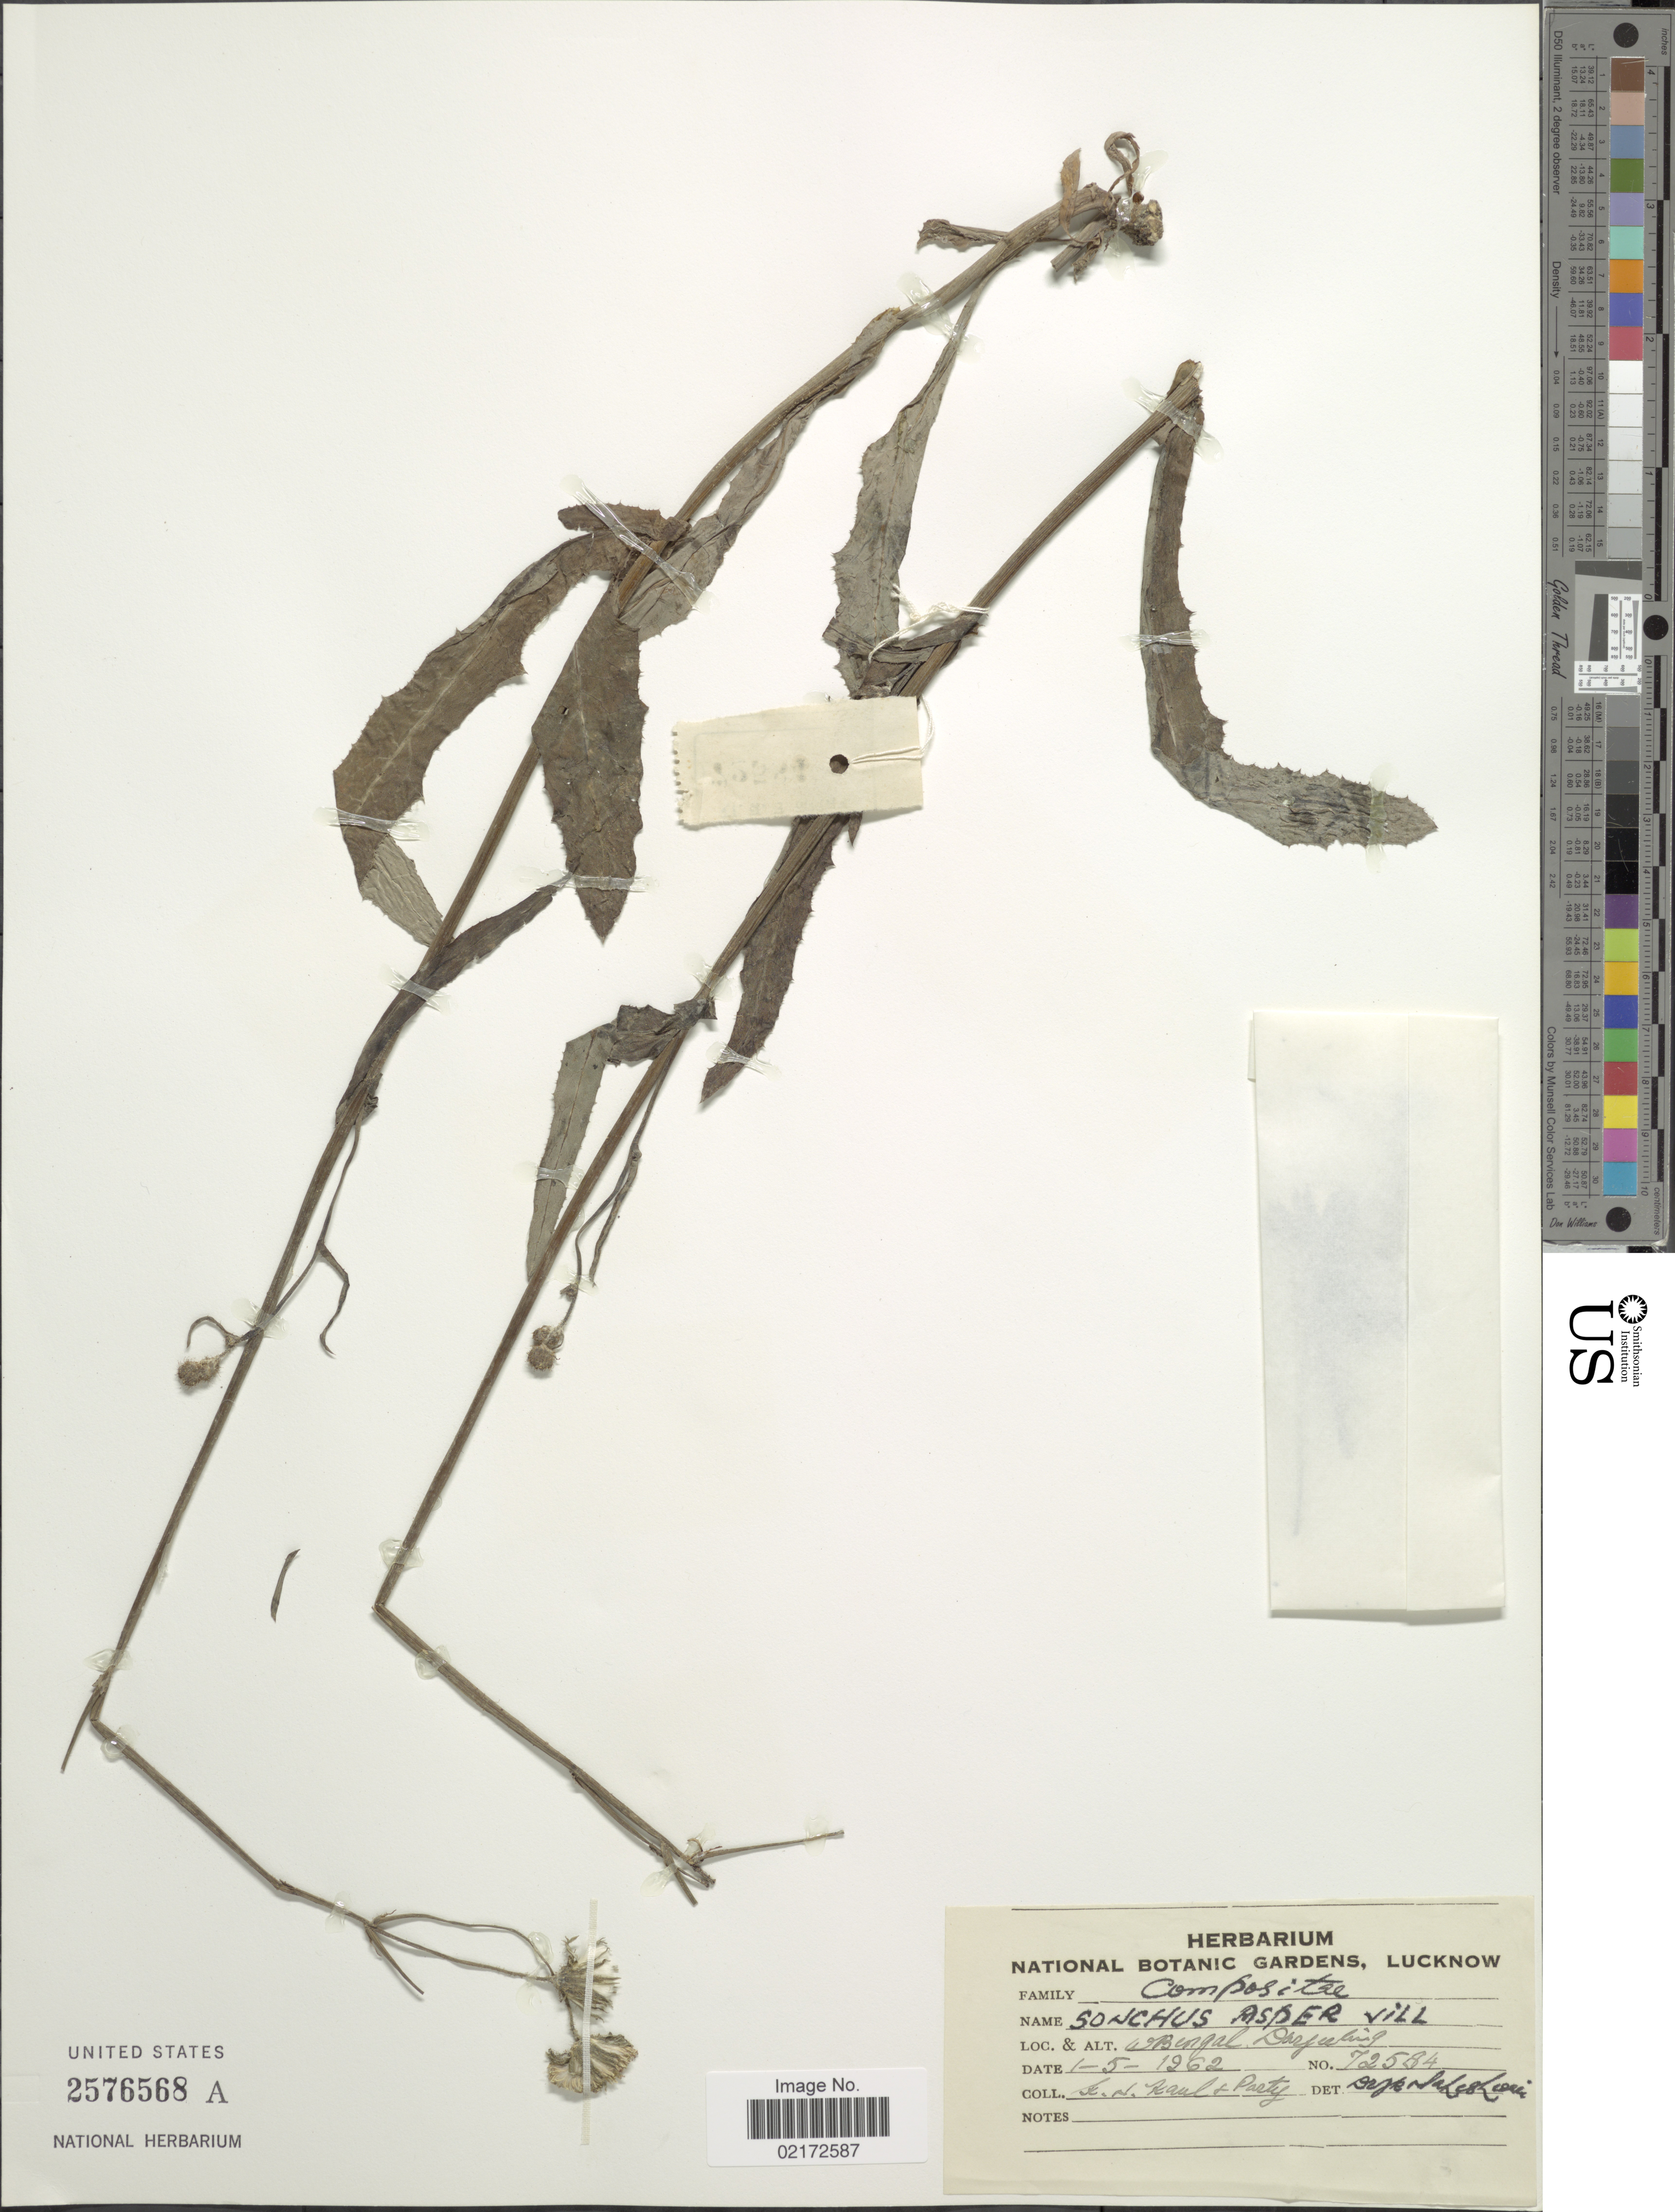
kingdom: Plantae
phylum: Tracheophyta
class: Magnoliopsida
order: Asterales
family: Asteraceae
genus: Sonchus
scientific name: Sonchus asper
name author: (L.) Hill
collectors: S. Kaul & -. Pasty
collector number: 72584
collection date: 1962-05-01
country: India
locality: W Bengal, Darjeeling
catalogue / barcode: US 2576568A